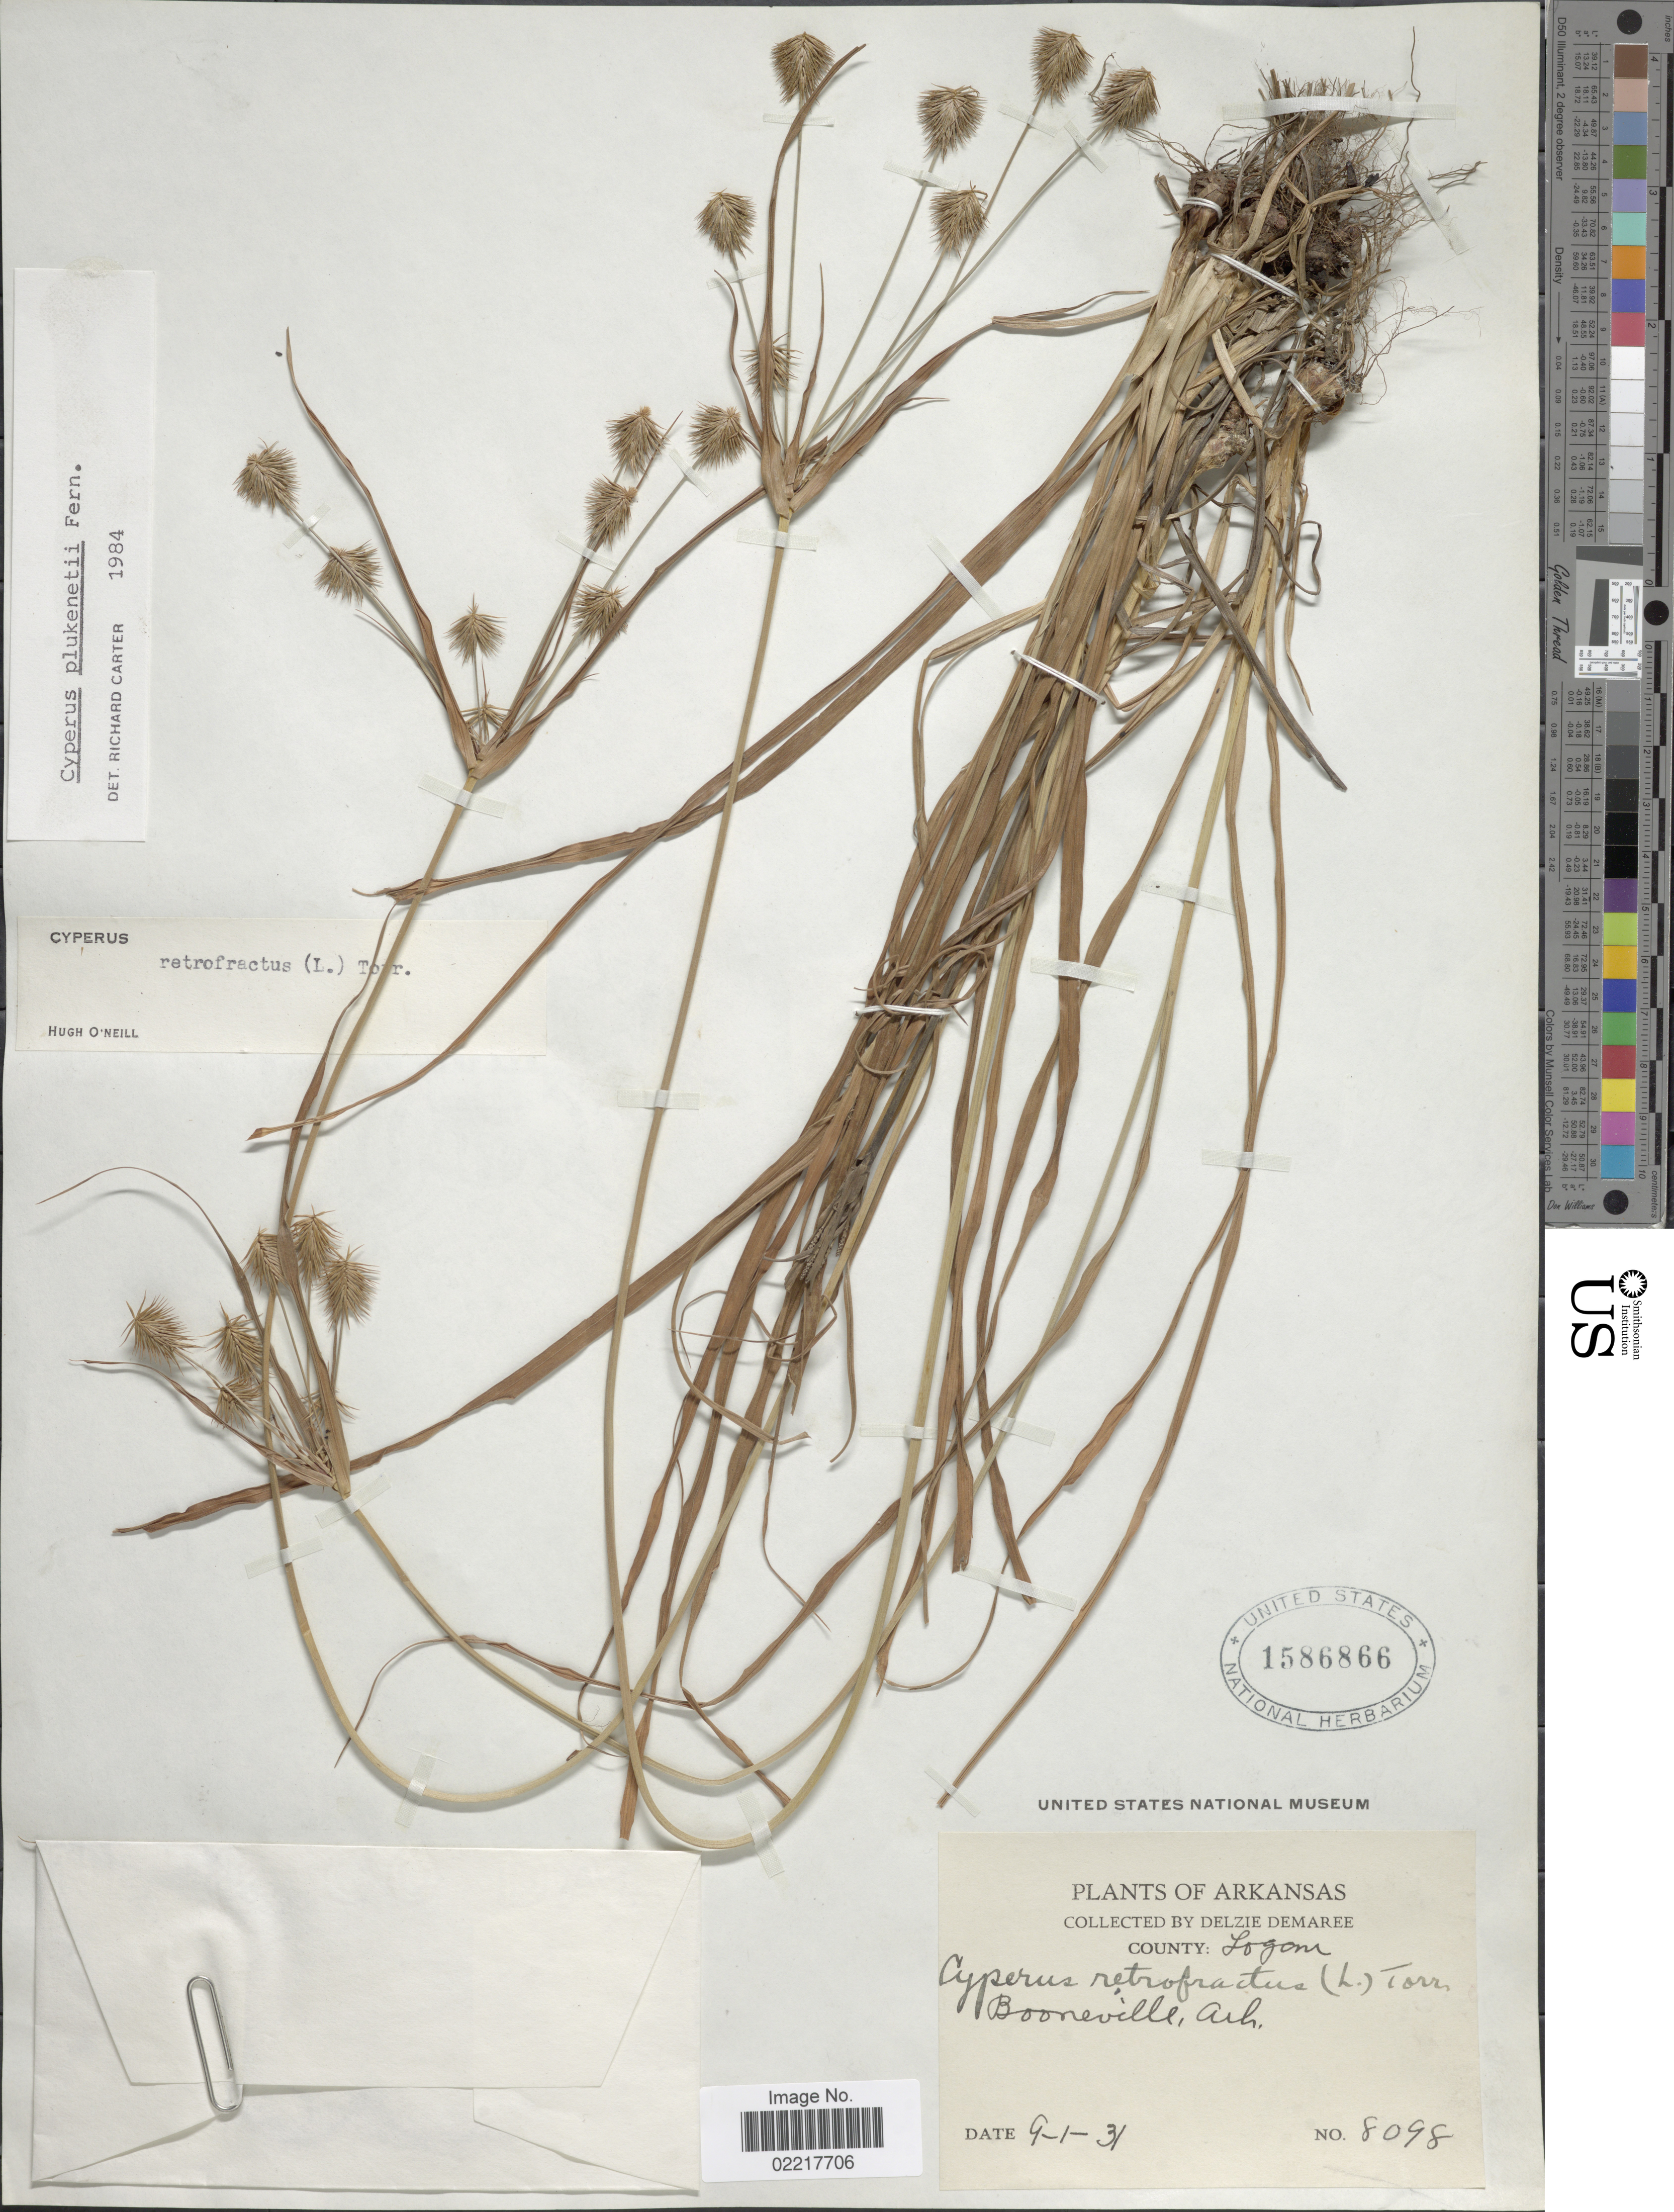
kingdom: Plantae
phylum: Tracheophyta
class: Liliopsida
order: Poales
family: Cyperaceae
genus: Cyperus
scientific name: Cyperus plukenetii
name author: Fernald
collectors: D. Demaree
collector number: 8098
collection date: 1931-09-01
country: United States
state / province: Arkansas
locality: County: Logan. Booneville, Ark.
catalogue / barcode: US 1586866